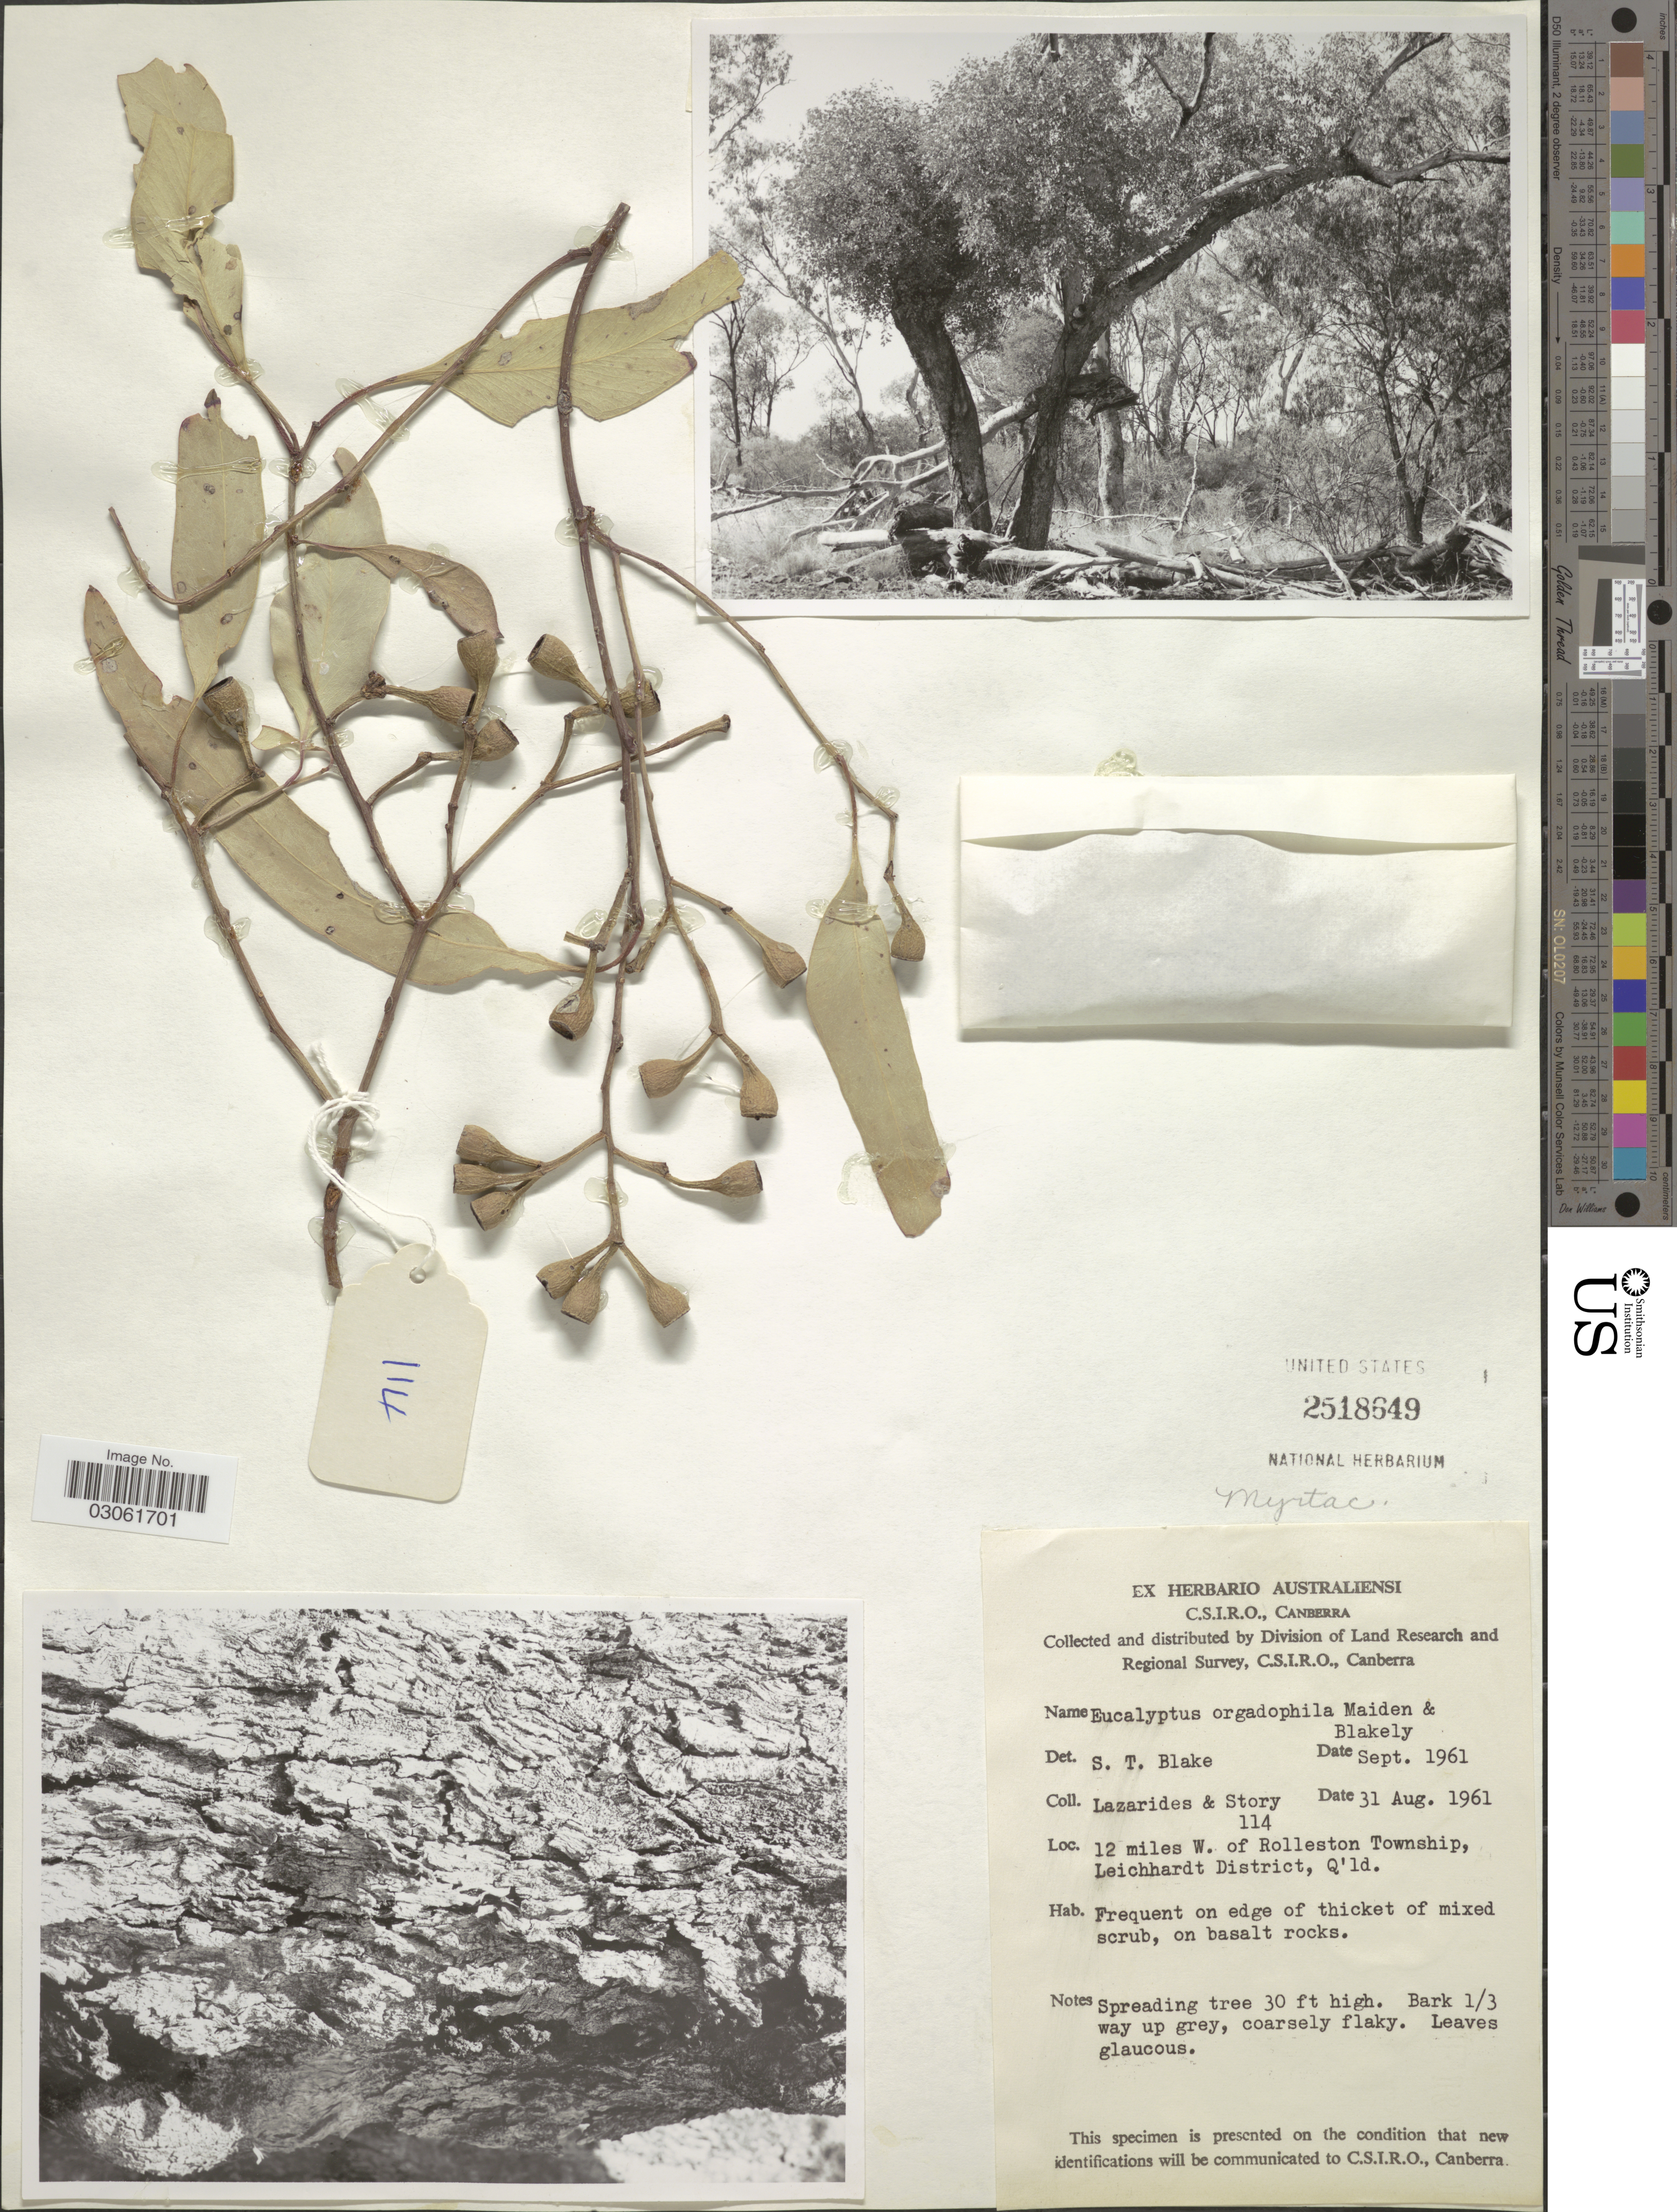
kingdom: Plantae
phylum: Tracheophyta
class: Magnoliopsida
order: Myrtales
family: Myrtaceae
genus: Eucalyptus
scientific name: Eucalyptus orgadophila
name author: Maiden & Blakely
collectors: M. Lazarides & -. Story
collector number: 114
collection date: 1961-08-31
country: Australia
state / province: Queensland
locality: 12 miles W. of Rolleston Township, Leichardt District.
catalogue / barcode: US 2518649